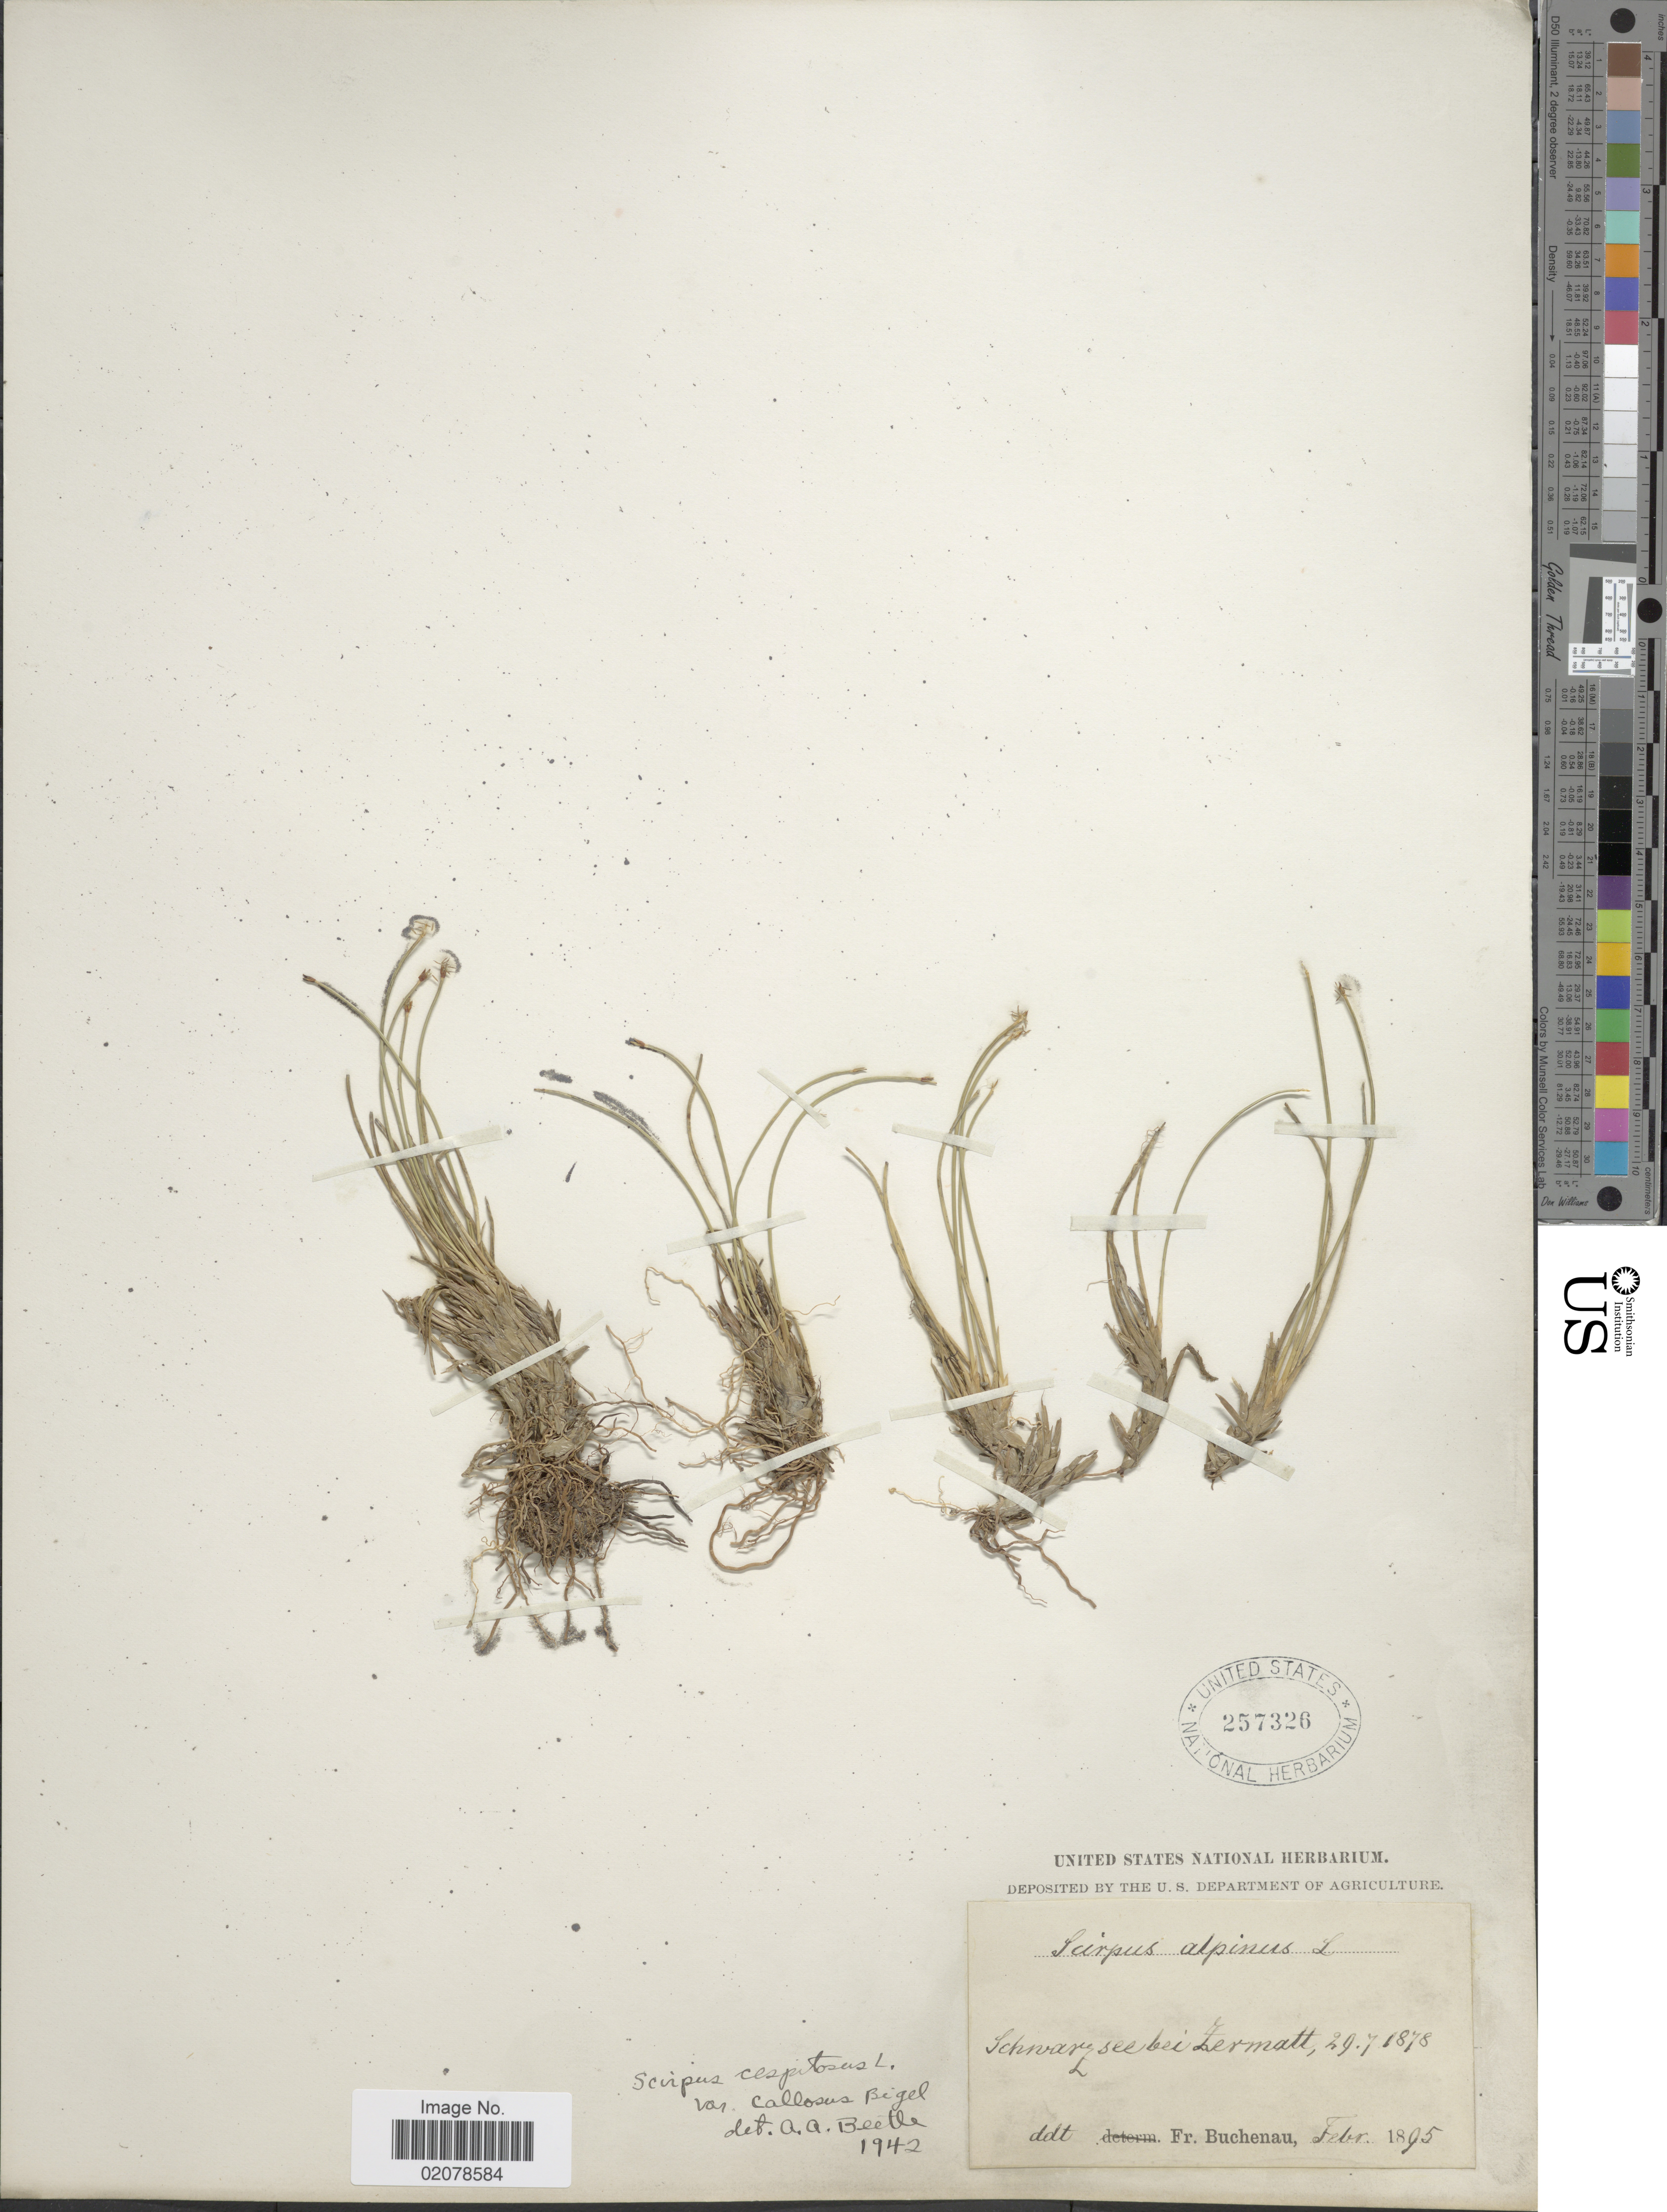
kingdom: Plantae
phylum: Tracheophyta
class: Liliopsida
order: Poales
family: Cyperaceae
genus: Trichophorum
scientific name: Trichophorum cespitosum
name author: (L.) Hartm.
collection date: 1878-07-29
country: Switzerland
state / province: Valais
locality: Schwarzsee bei Zermatt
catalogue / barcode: US 257326